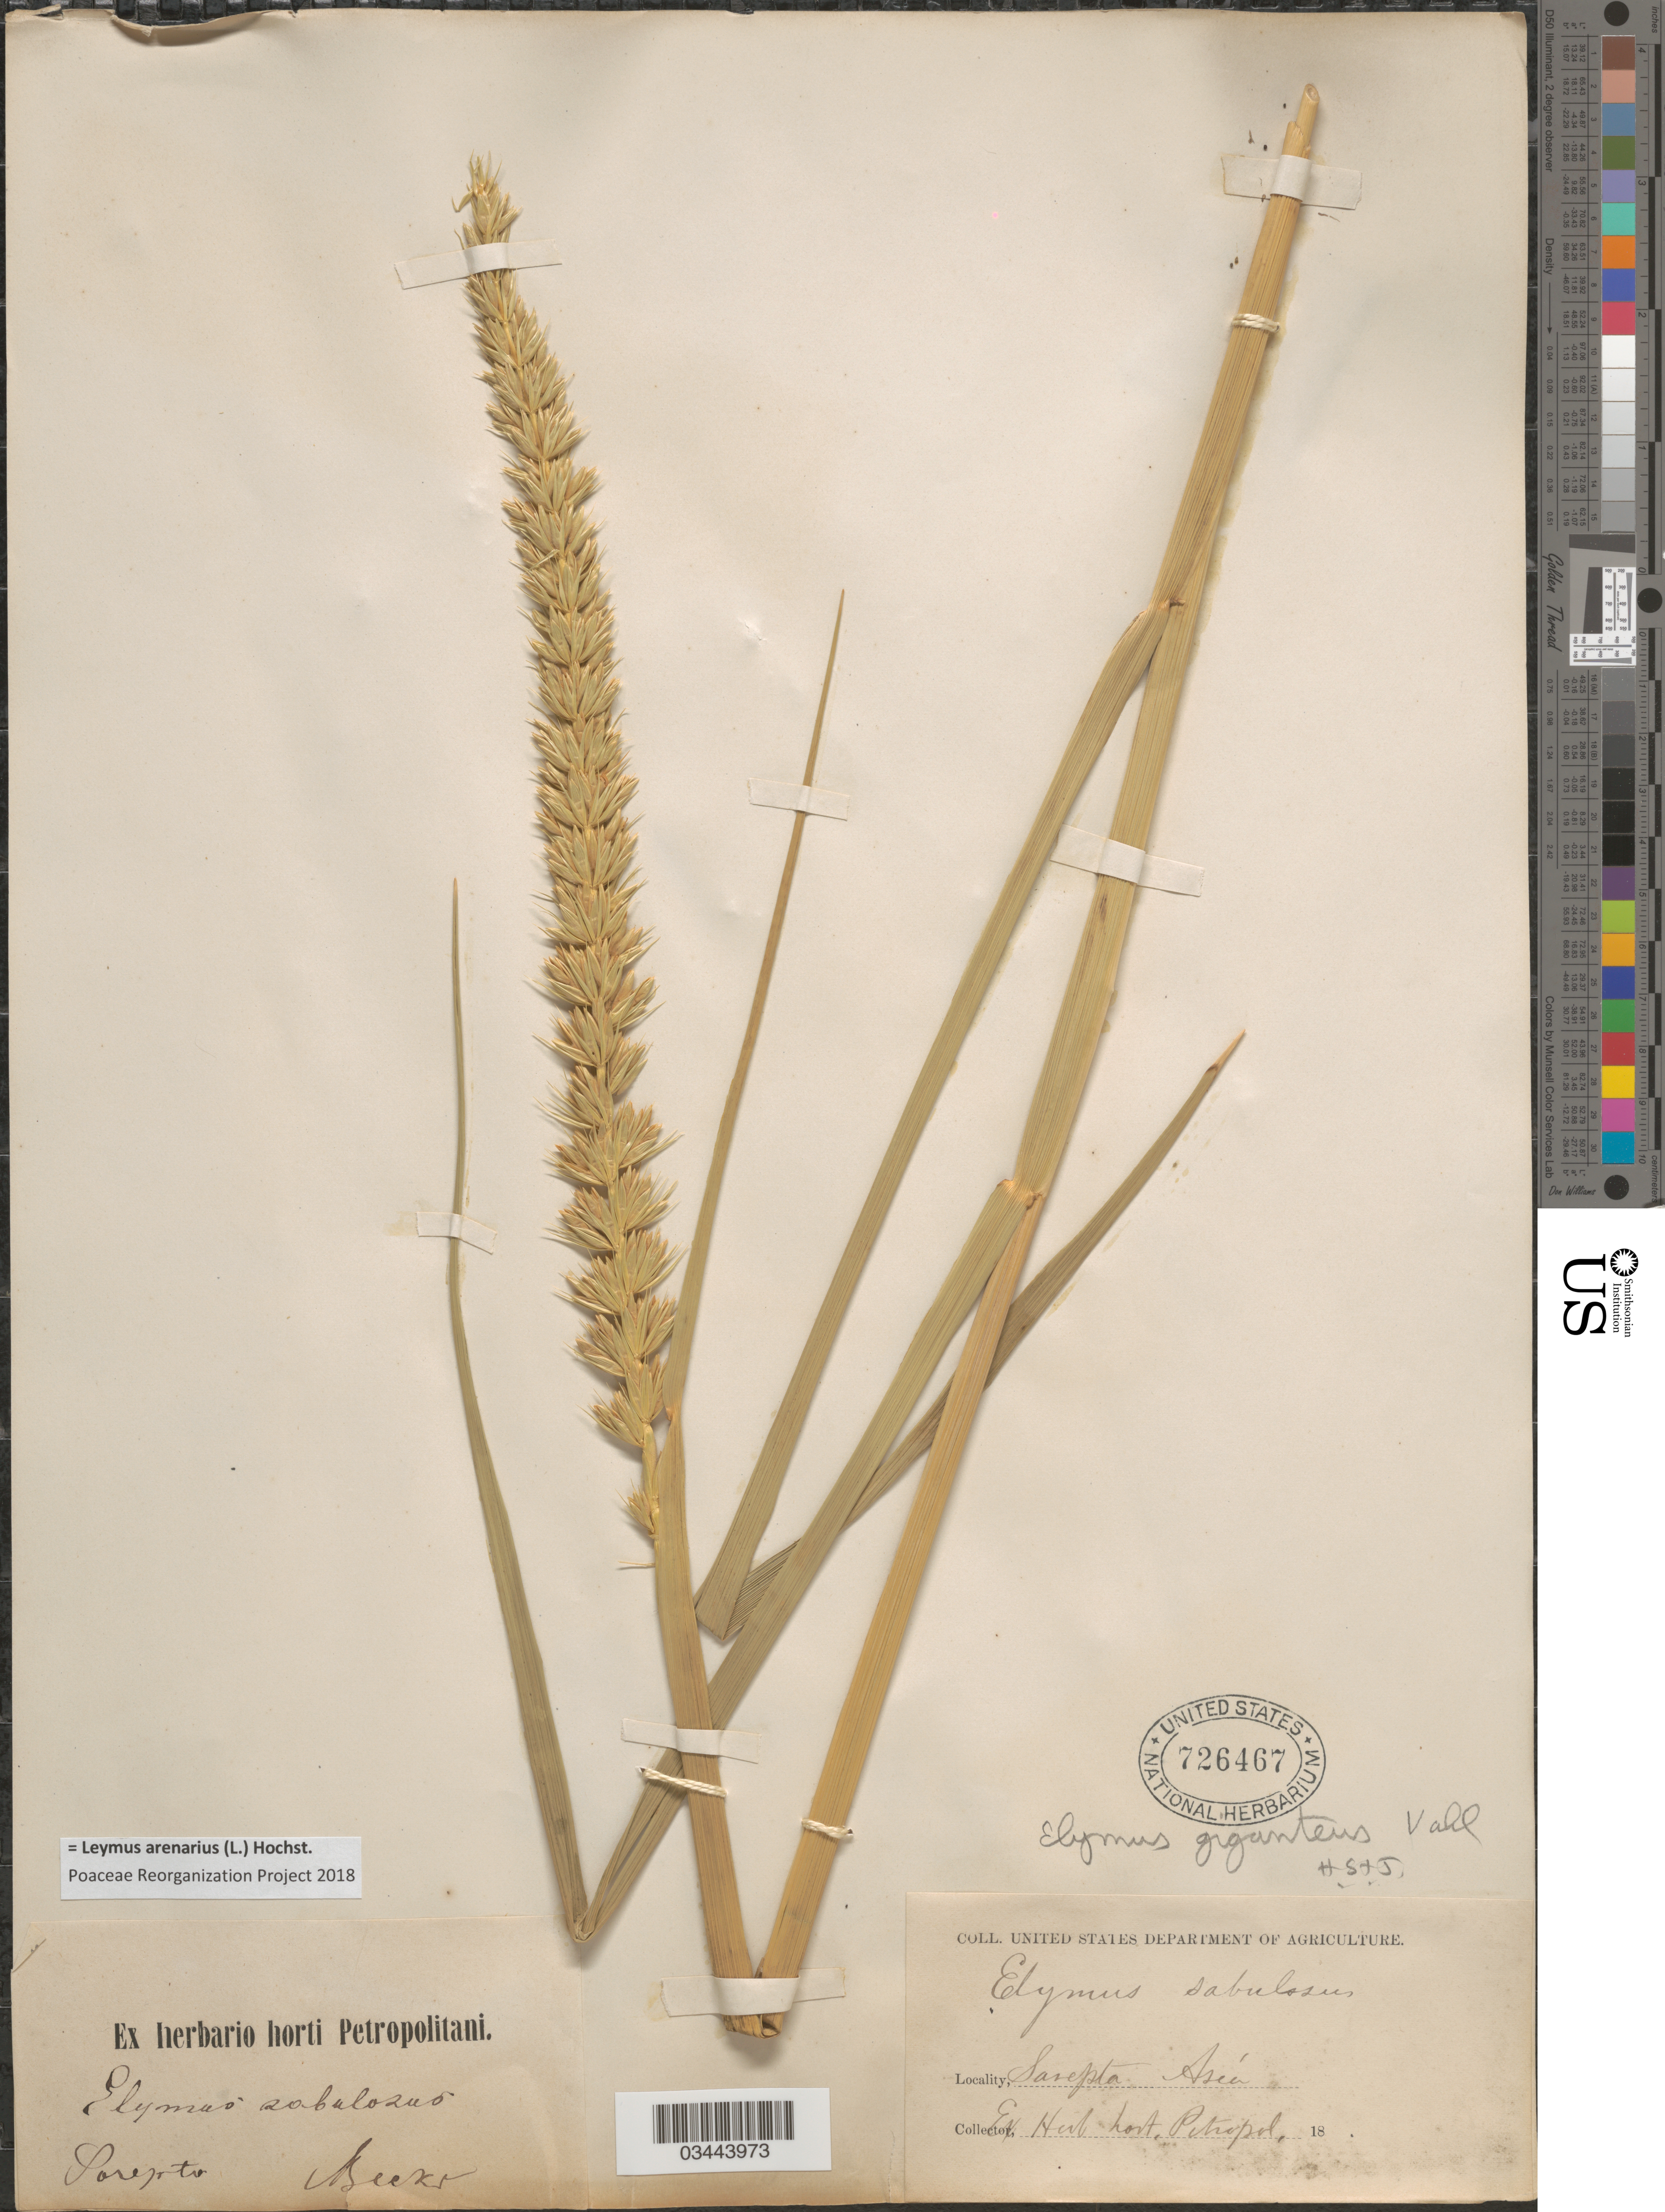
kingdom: Plantae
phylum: Tracheophyta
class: Liliopsida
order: Poales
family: Poaceae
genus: Leymus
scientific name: Leymus arenarius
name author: (L.) Hochst.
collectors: -. Becker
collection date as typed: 18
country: Russian Federation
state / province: Volgograd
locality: Sarepta. Asía.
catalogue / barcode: US 726467